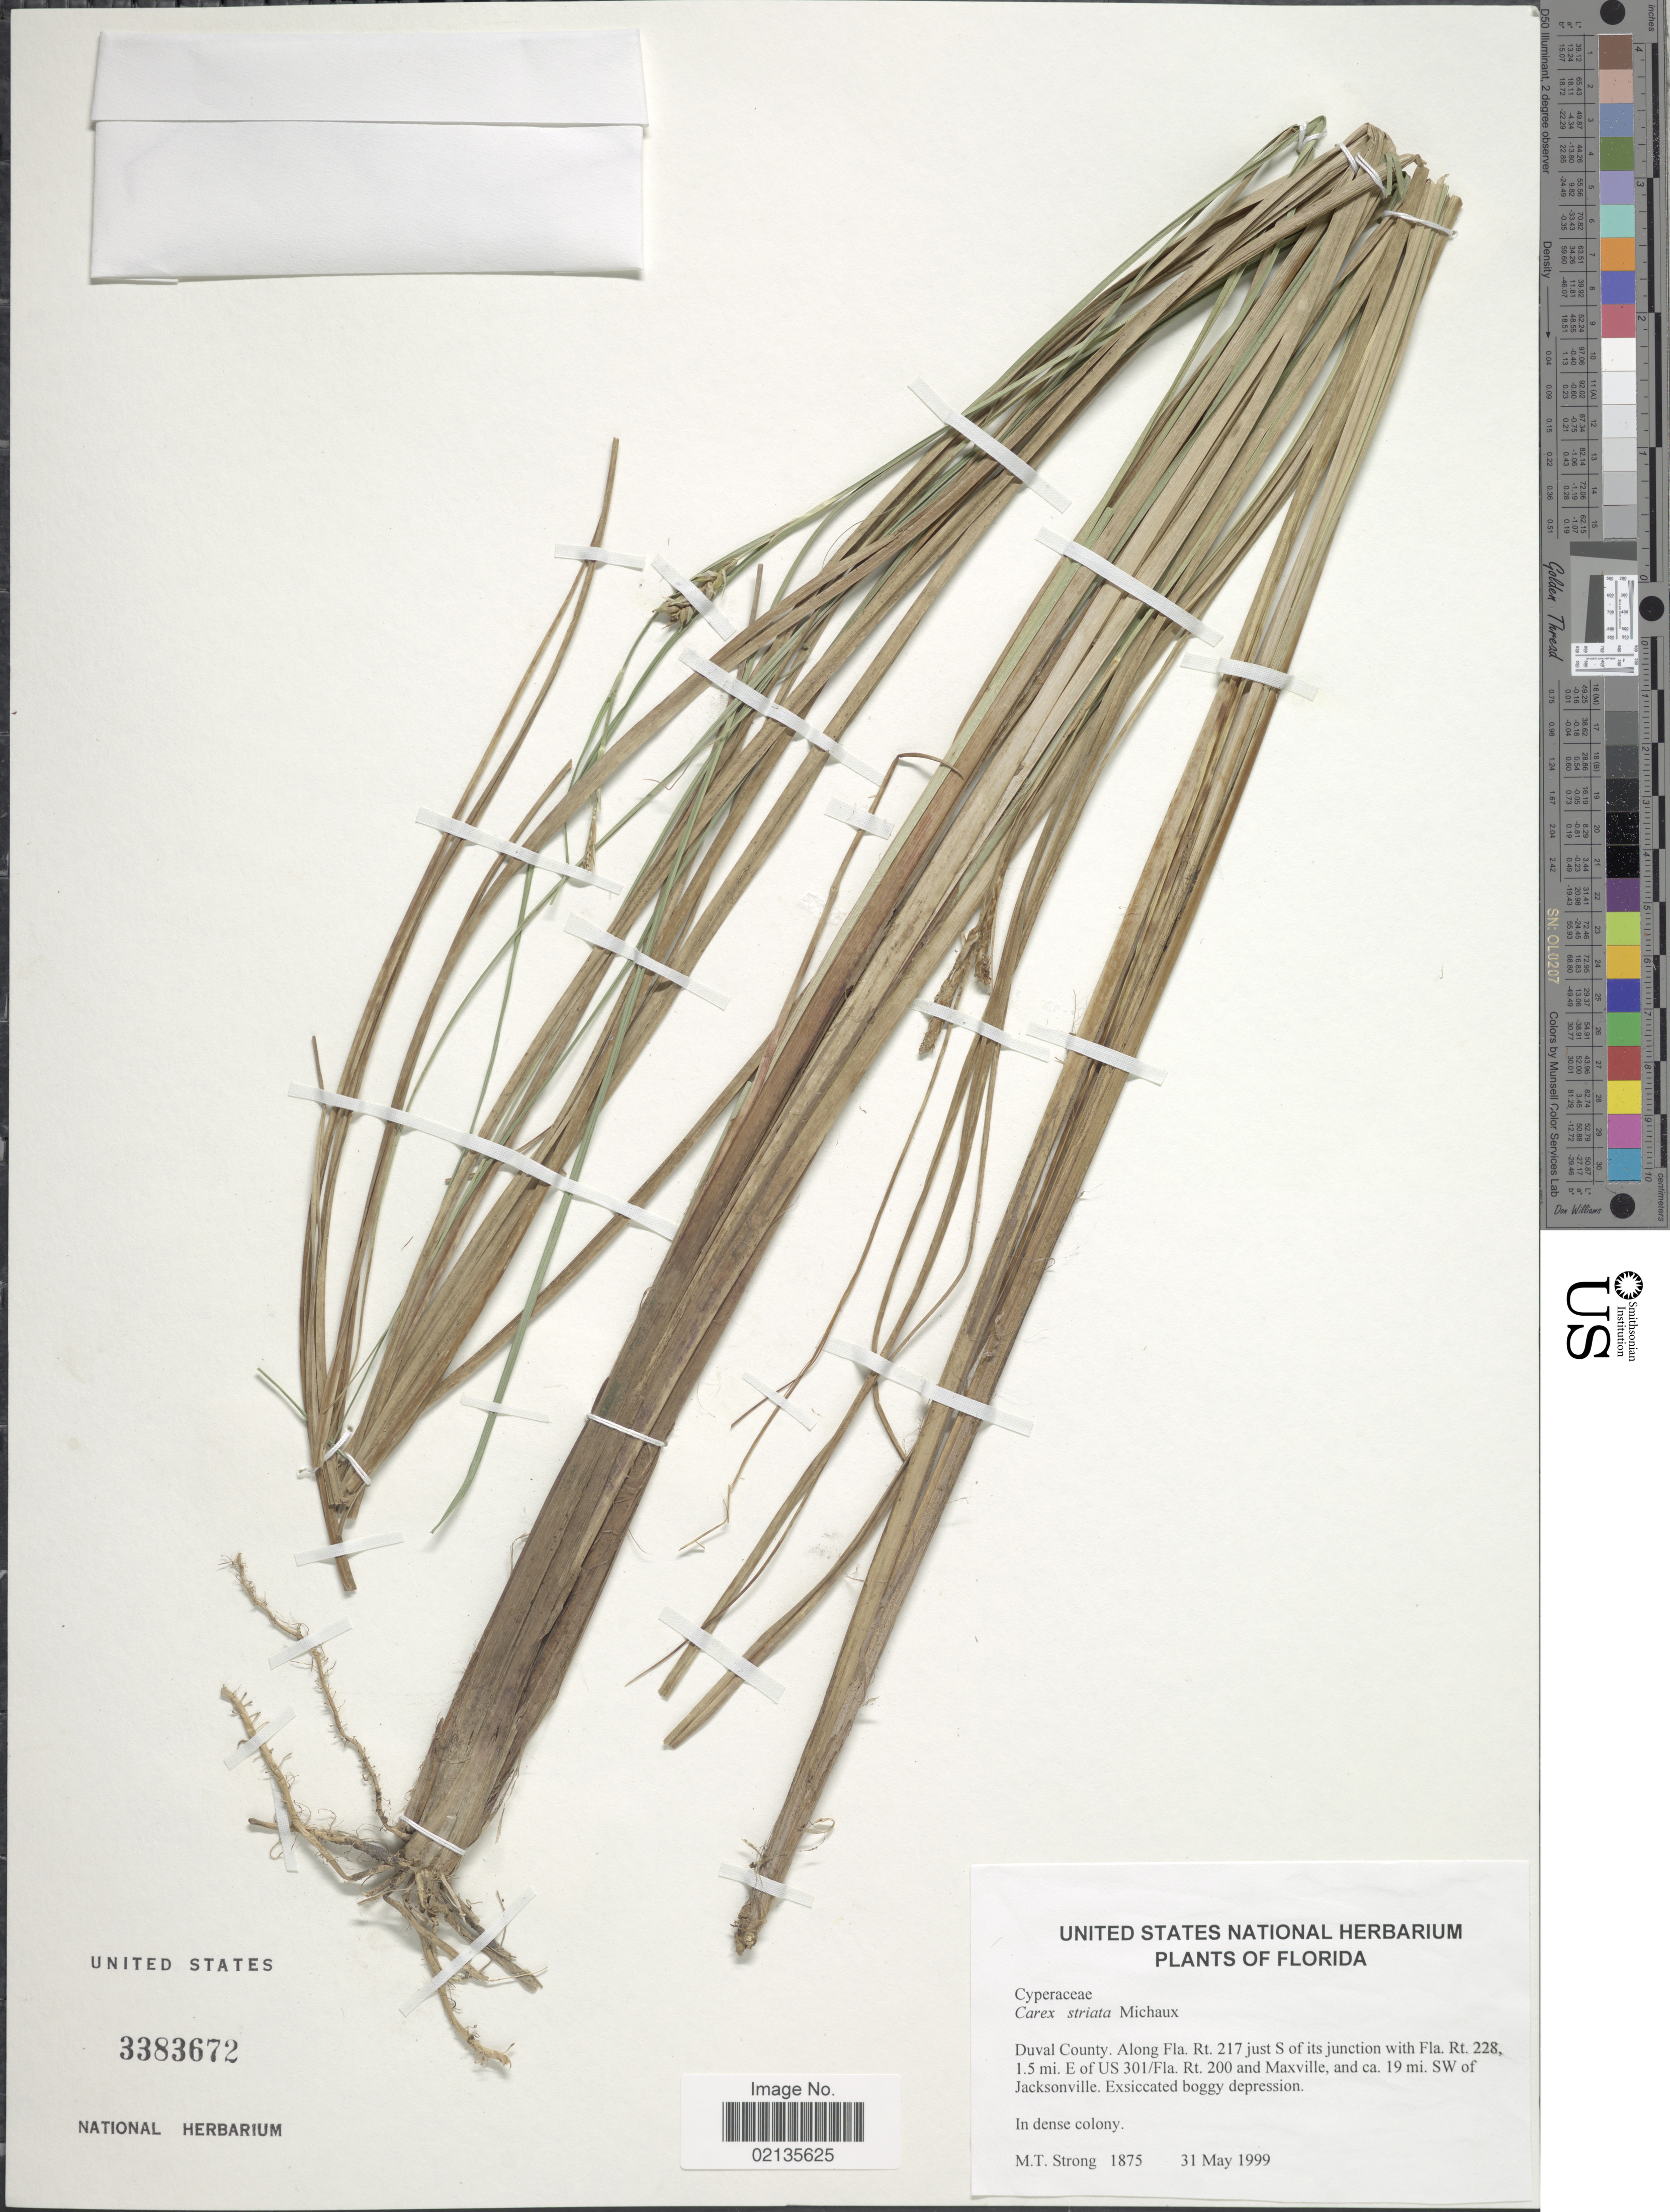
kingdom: Plantae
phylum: Tracheophyta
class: Liliopsida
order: Poales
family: Cyperaceae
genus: Carex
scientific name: Carex striata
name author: Michx.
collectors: M. T. Strong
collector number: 1875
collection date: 1999-05-31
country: United States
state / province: Florida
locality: Duval County, along Fla. Rt.217 just S of it junction with Fla. Rt.227, 1.5 mi E of US 301/Fla. .Rt.200 and Maxville, and ca. 19 mi. SW of Jacksonville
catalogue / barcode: US 3383672